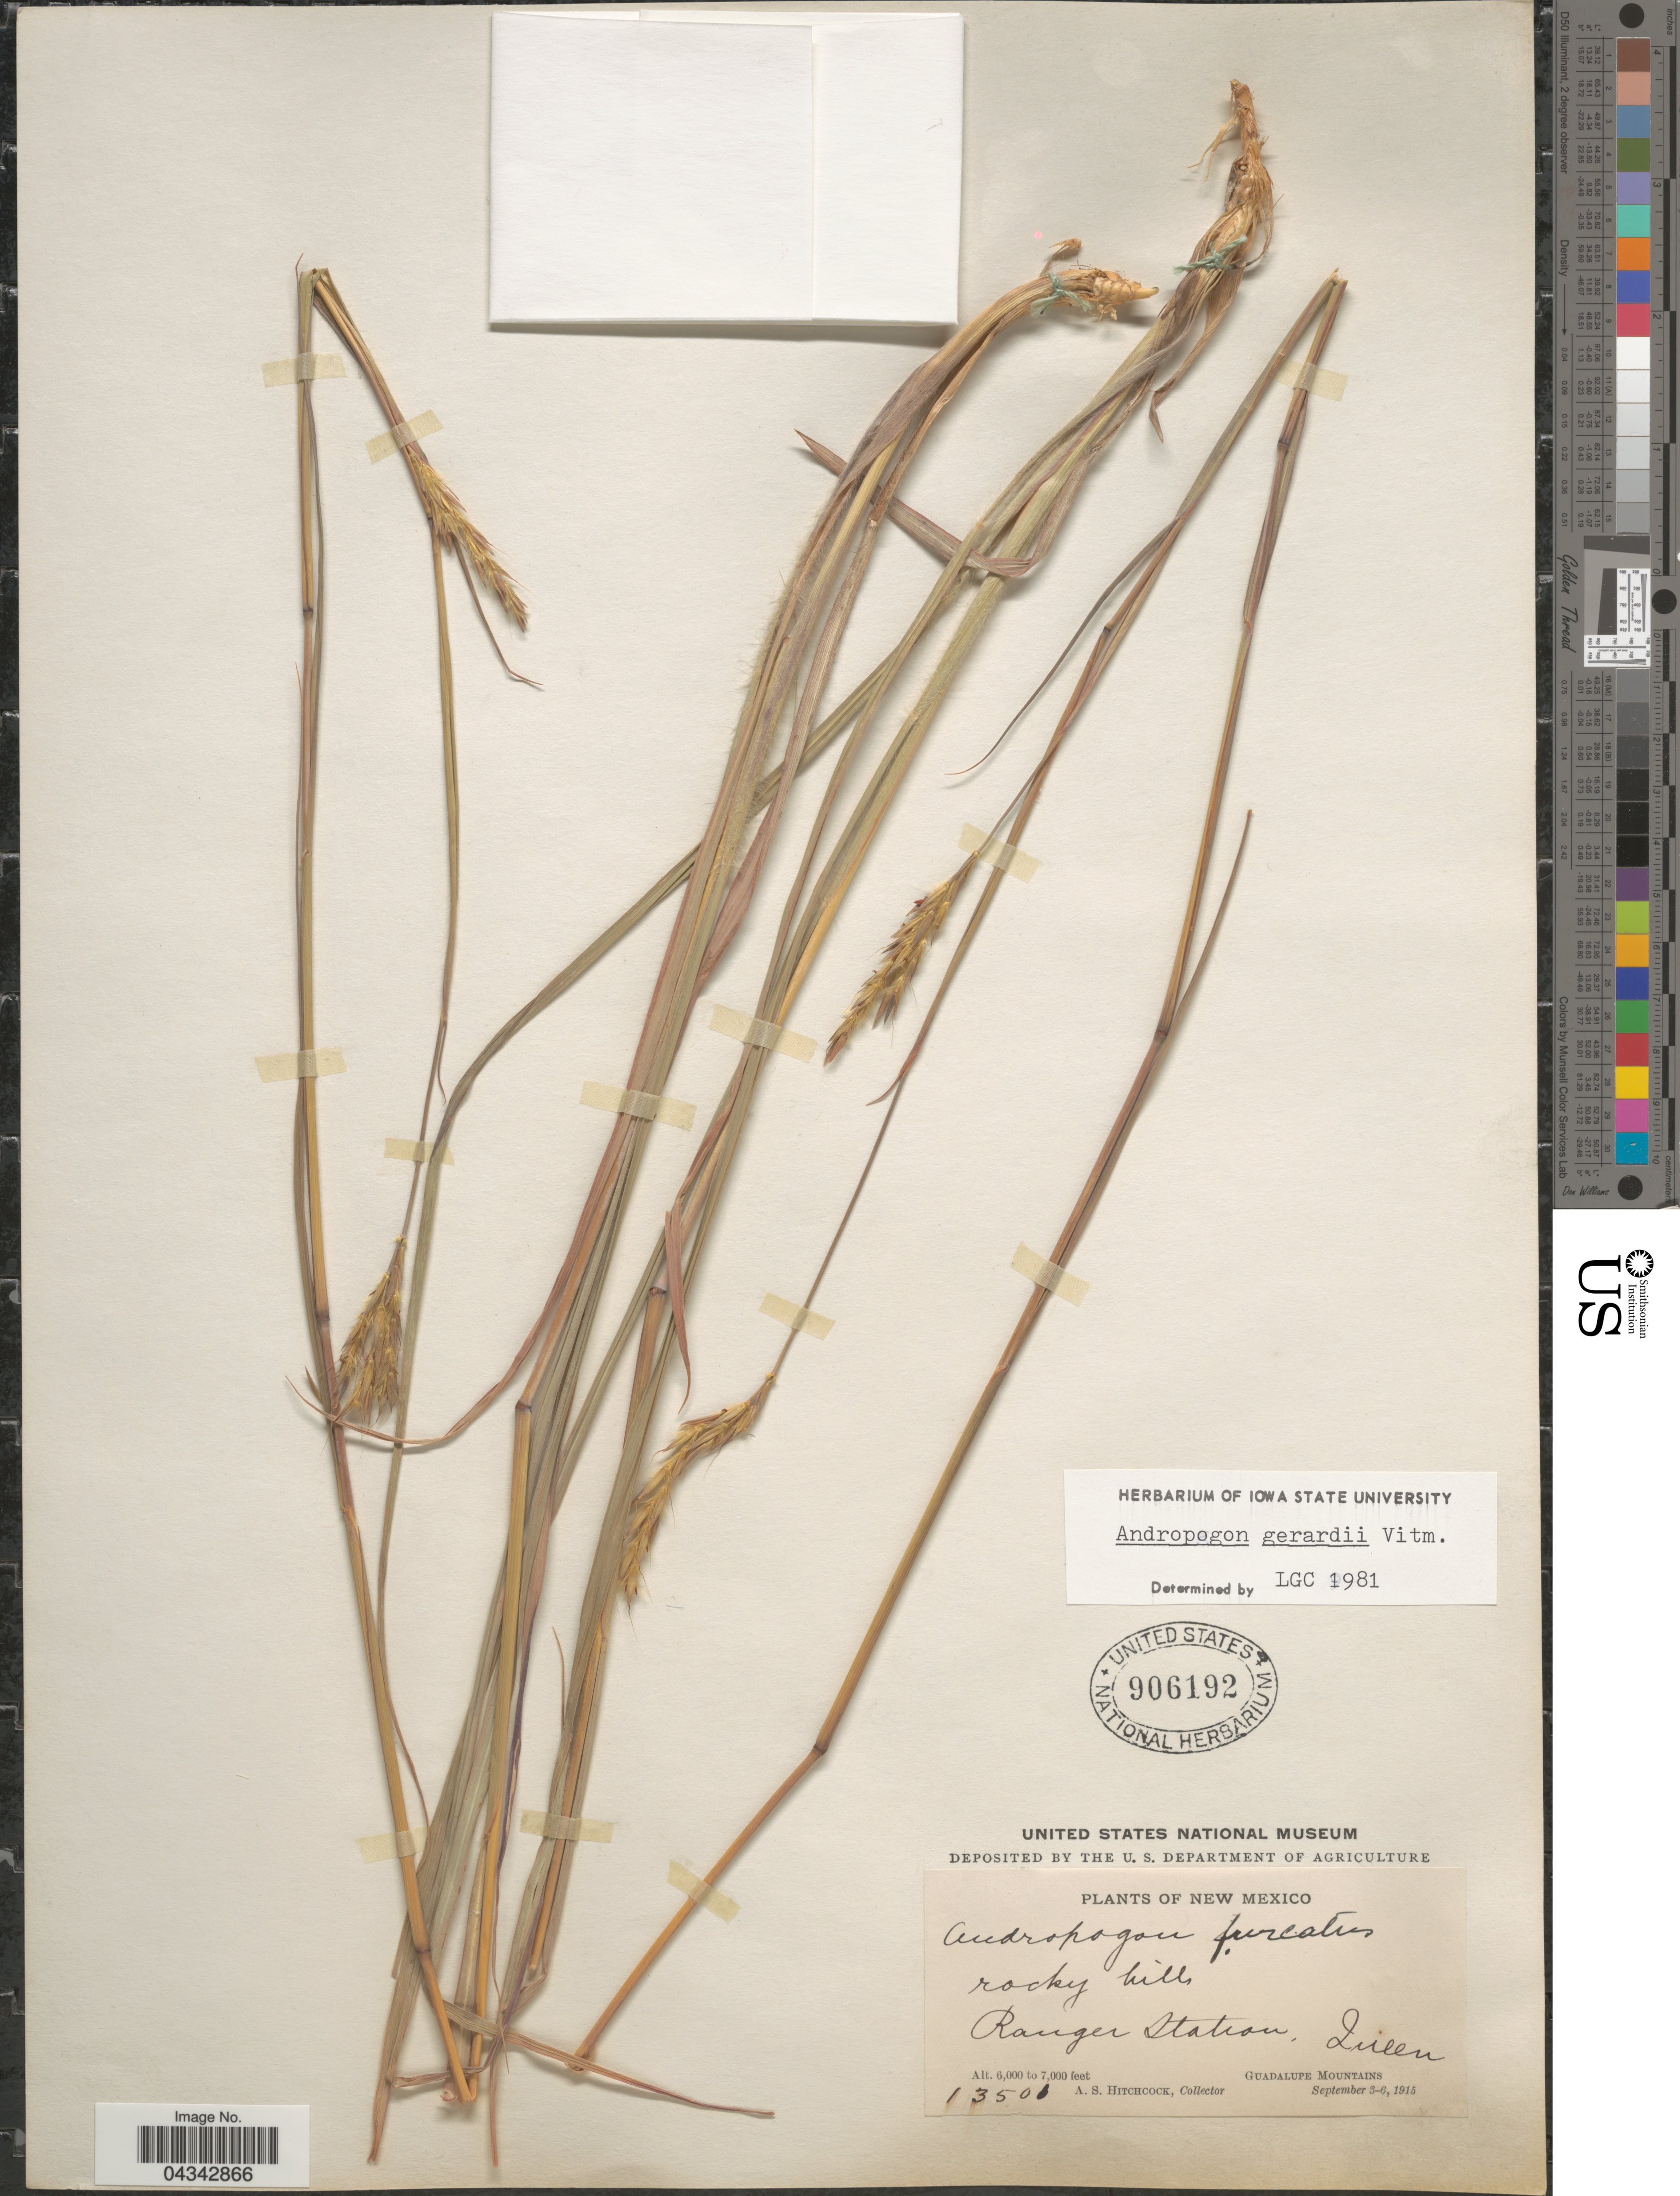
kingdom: Plantae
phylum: Tracheophyta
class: Liliopsida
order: Poales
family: Poaceae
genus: Andropogon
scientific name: Andropogon gerardii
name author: Vitman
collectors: A. S. Hitchcock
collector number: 13501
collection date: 1915-09-03/1915-09-06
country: United States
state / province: New Mexico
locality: Rocky hills. Ranger Station, Queen. Guadalupe Mountains.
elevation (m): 1829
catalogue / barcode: US 906192